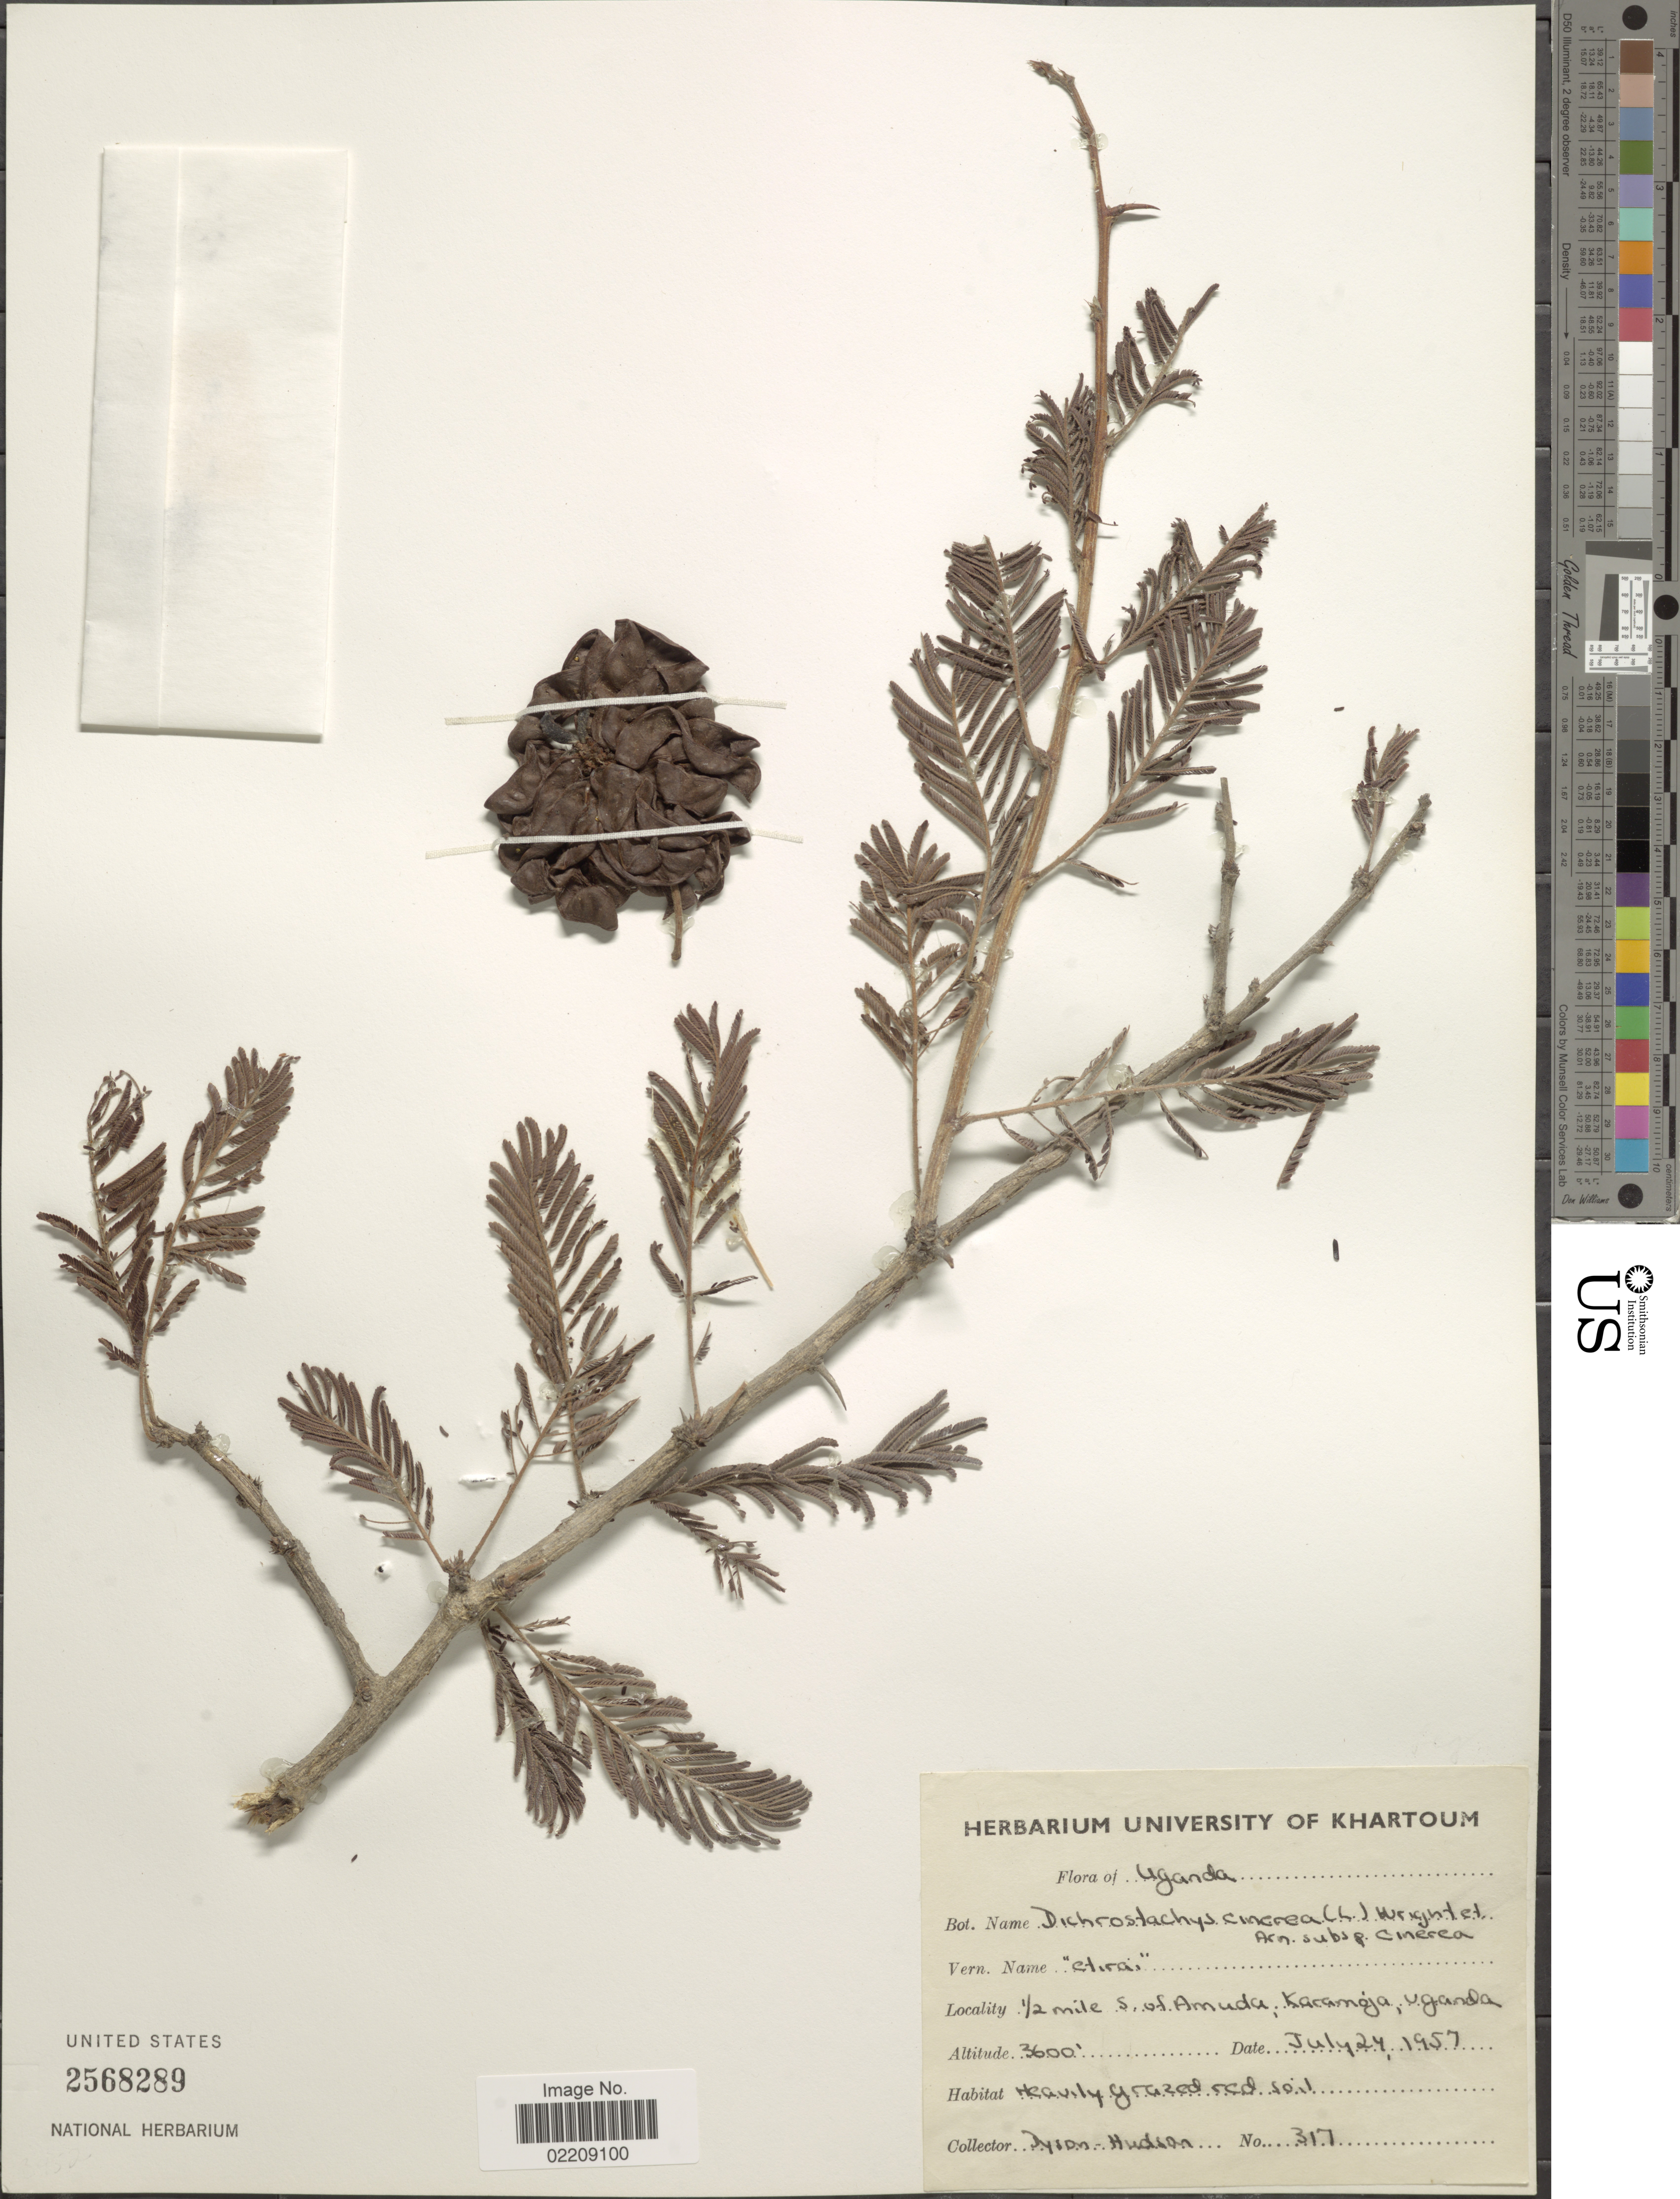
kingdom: Plantae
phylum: Tracheophyta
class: Magnoliopsida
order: Fabales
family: Fabaceae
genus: Dichrostachys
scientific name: Dichrostachys cinerea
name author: (L.) Wight & Arn.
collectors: Dyson-Hudson, --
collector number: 317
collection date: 1957-07-24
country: Uganda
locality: ½ miles S. of Amuda, Karaneja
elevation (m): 1097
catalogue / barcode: US 2568289